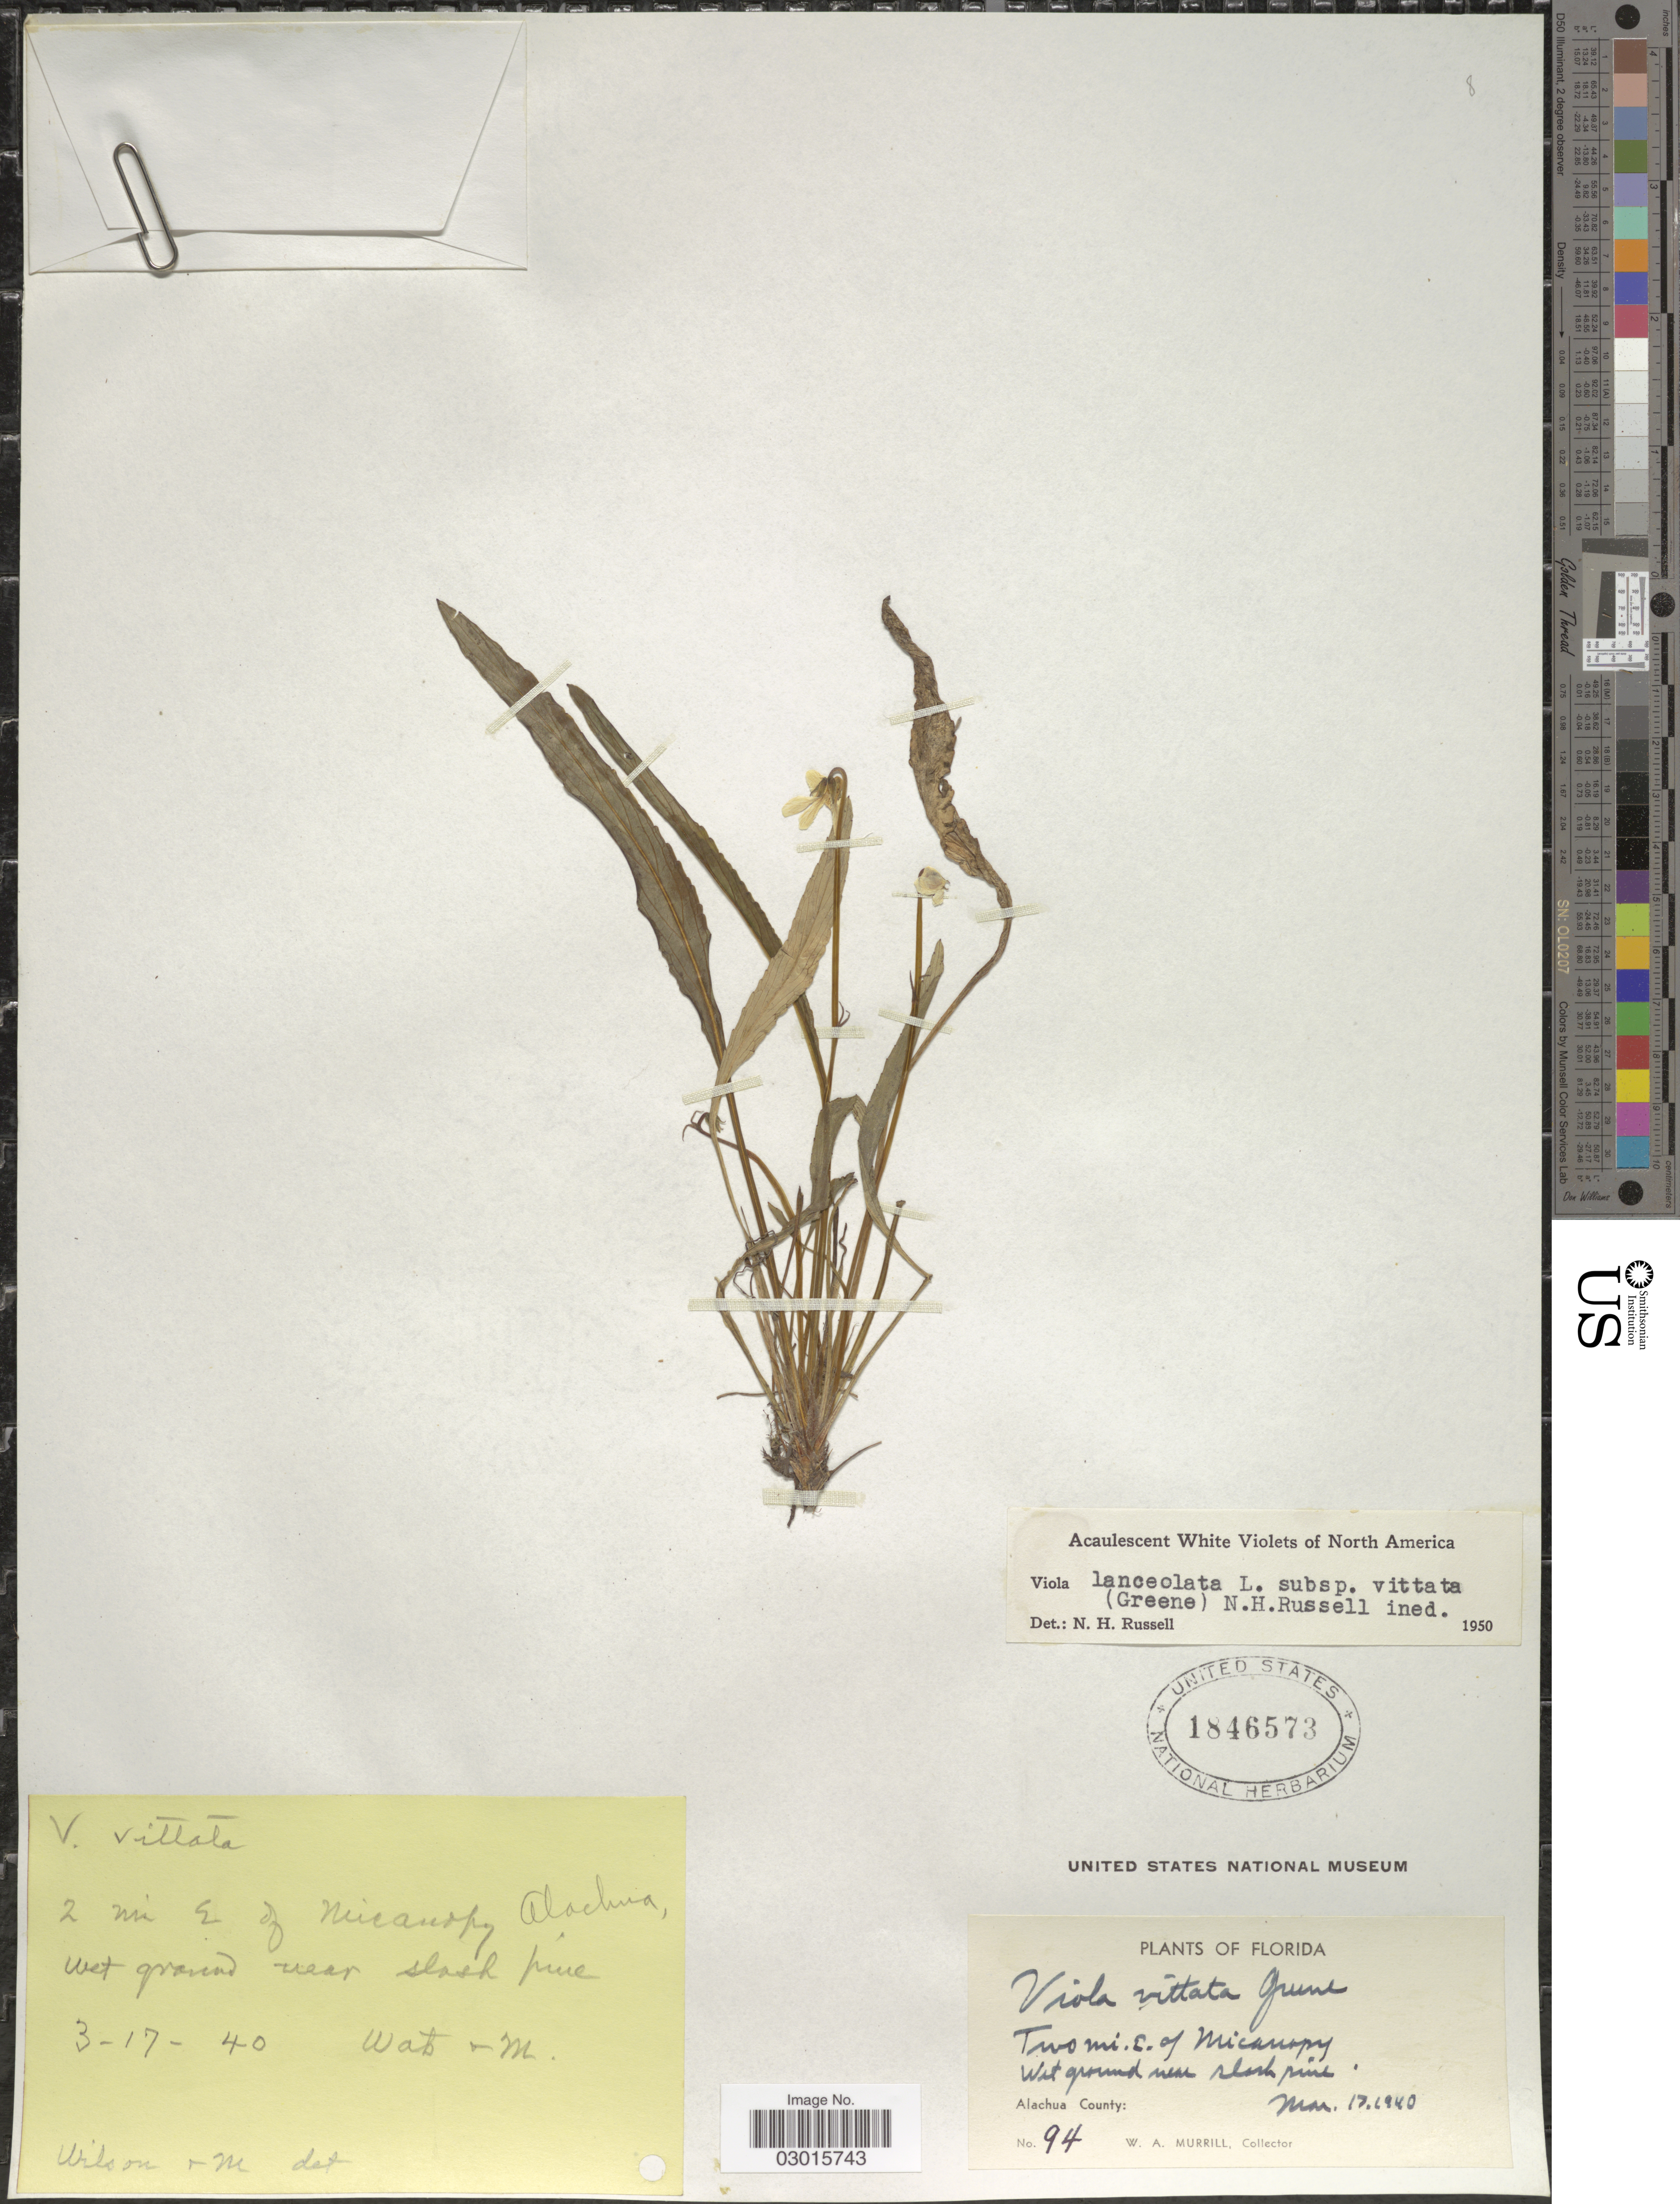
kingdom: Plantae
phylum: Tracheophyta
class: Magnoliopsida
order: Malpighiales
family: Violaceae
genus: Viola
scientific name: Viola lanceolata subsp. vittata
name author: (Greene) N. H. Russell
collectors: W. A. Murrill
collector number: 94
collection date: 1940-03-17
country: United States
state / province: Florida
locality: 2 mi. E. of Micanopy, Alachua County.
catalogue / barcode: US 1846573